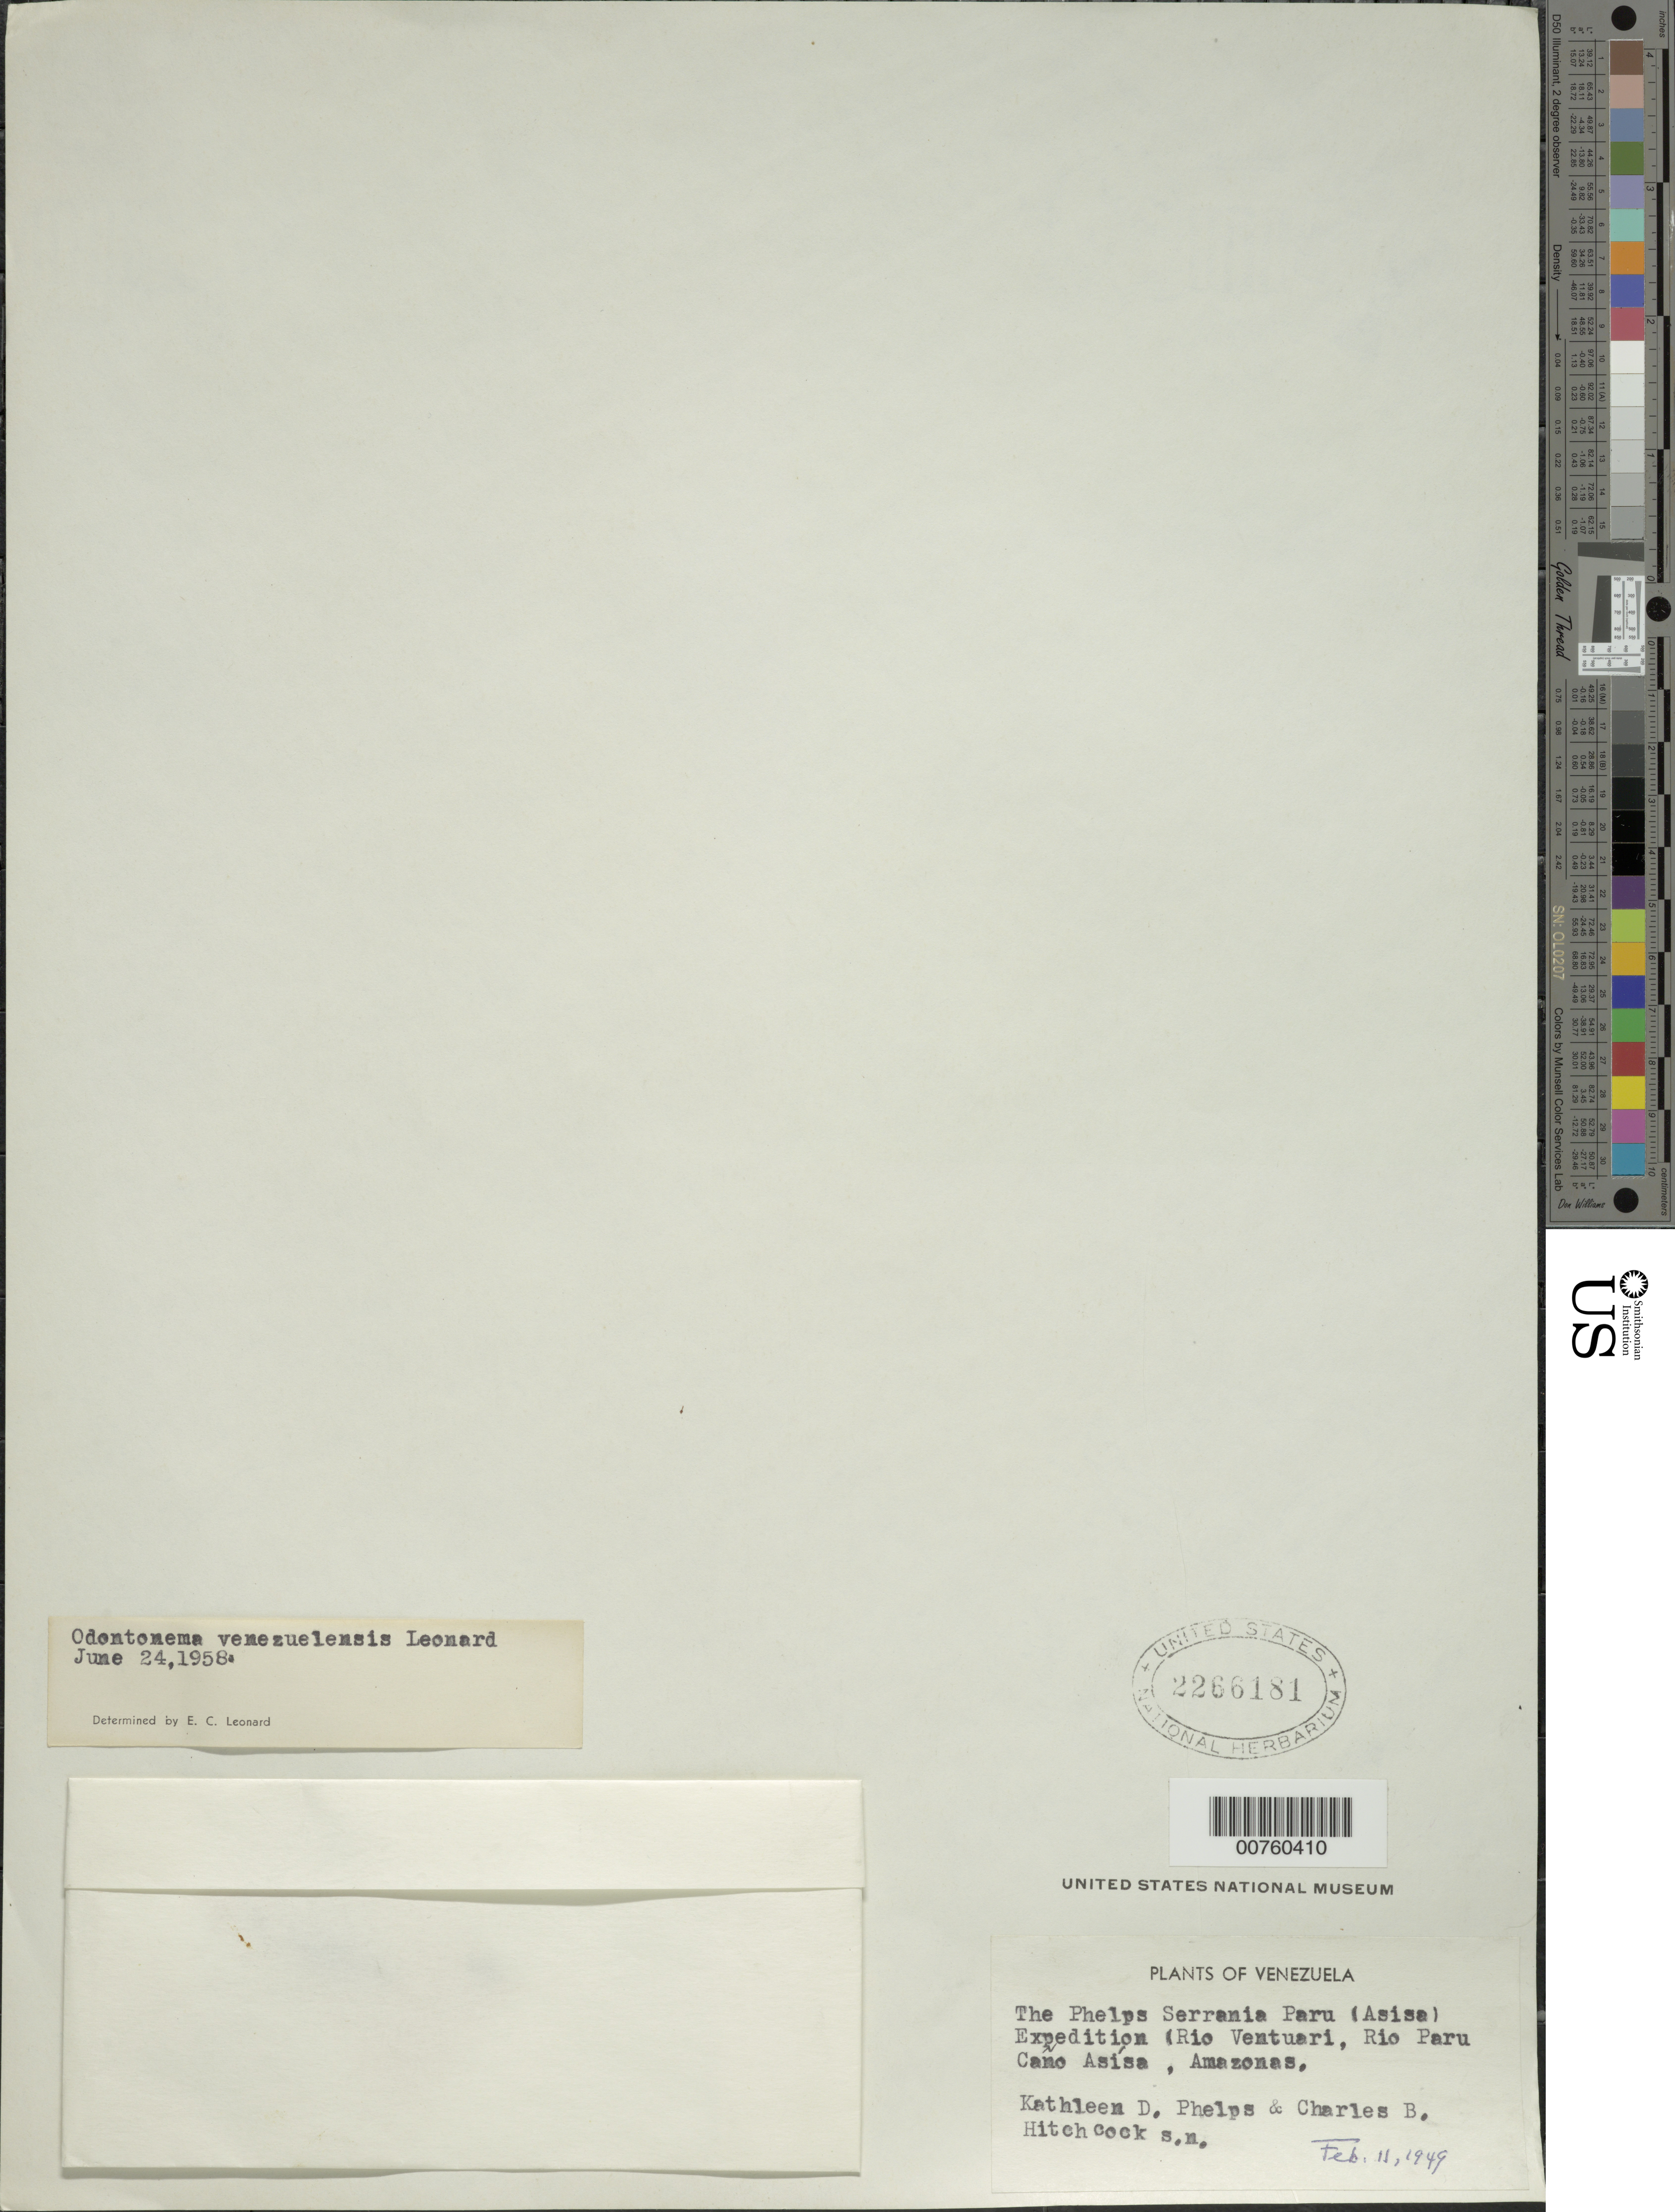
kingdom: Plantae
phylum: Tracheophyta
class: Magnoliopsida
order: Lamiales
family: Acanthaceae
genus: Odontonema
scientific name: Odontonema bracteolatum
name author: (Jacq.) Kuntze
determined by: Leonard, Emery C., (US)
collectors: K. D. Phelps & C. B. Hitchcock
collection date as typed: Feb-49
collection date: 1949-02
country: Venezuela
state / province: Amazonas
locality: Serranía Parú, Caño Asísa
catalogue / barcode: US 2266181